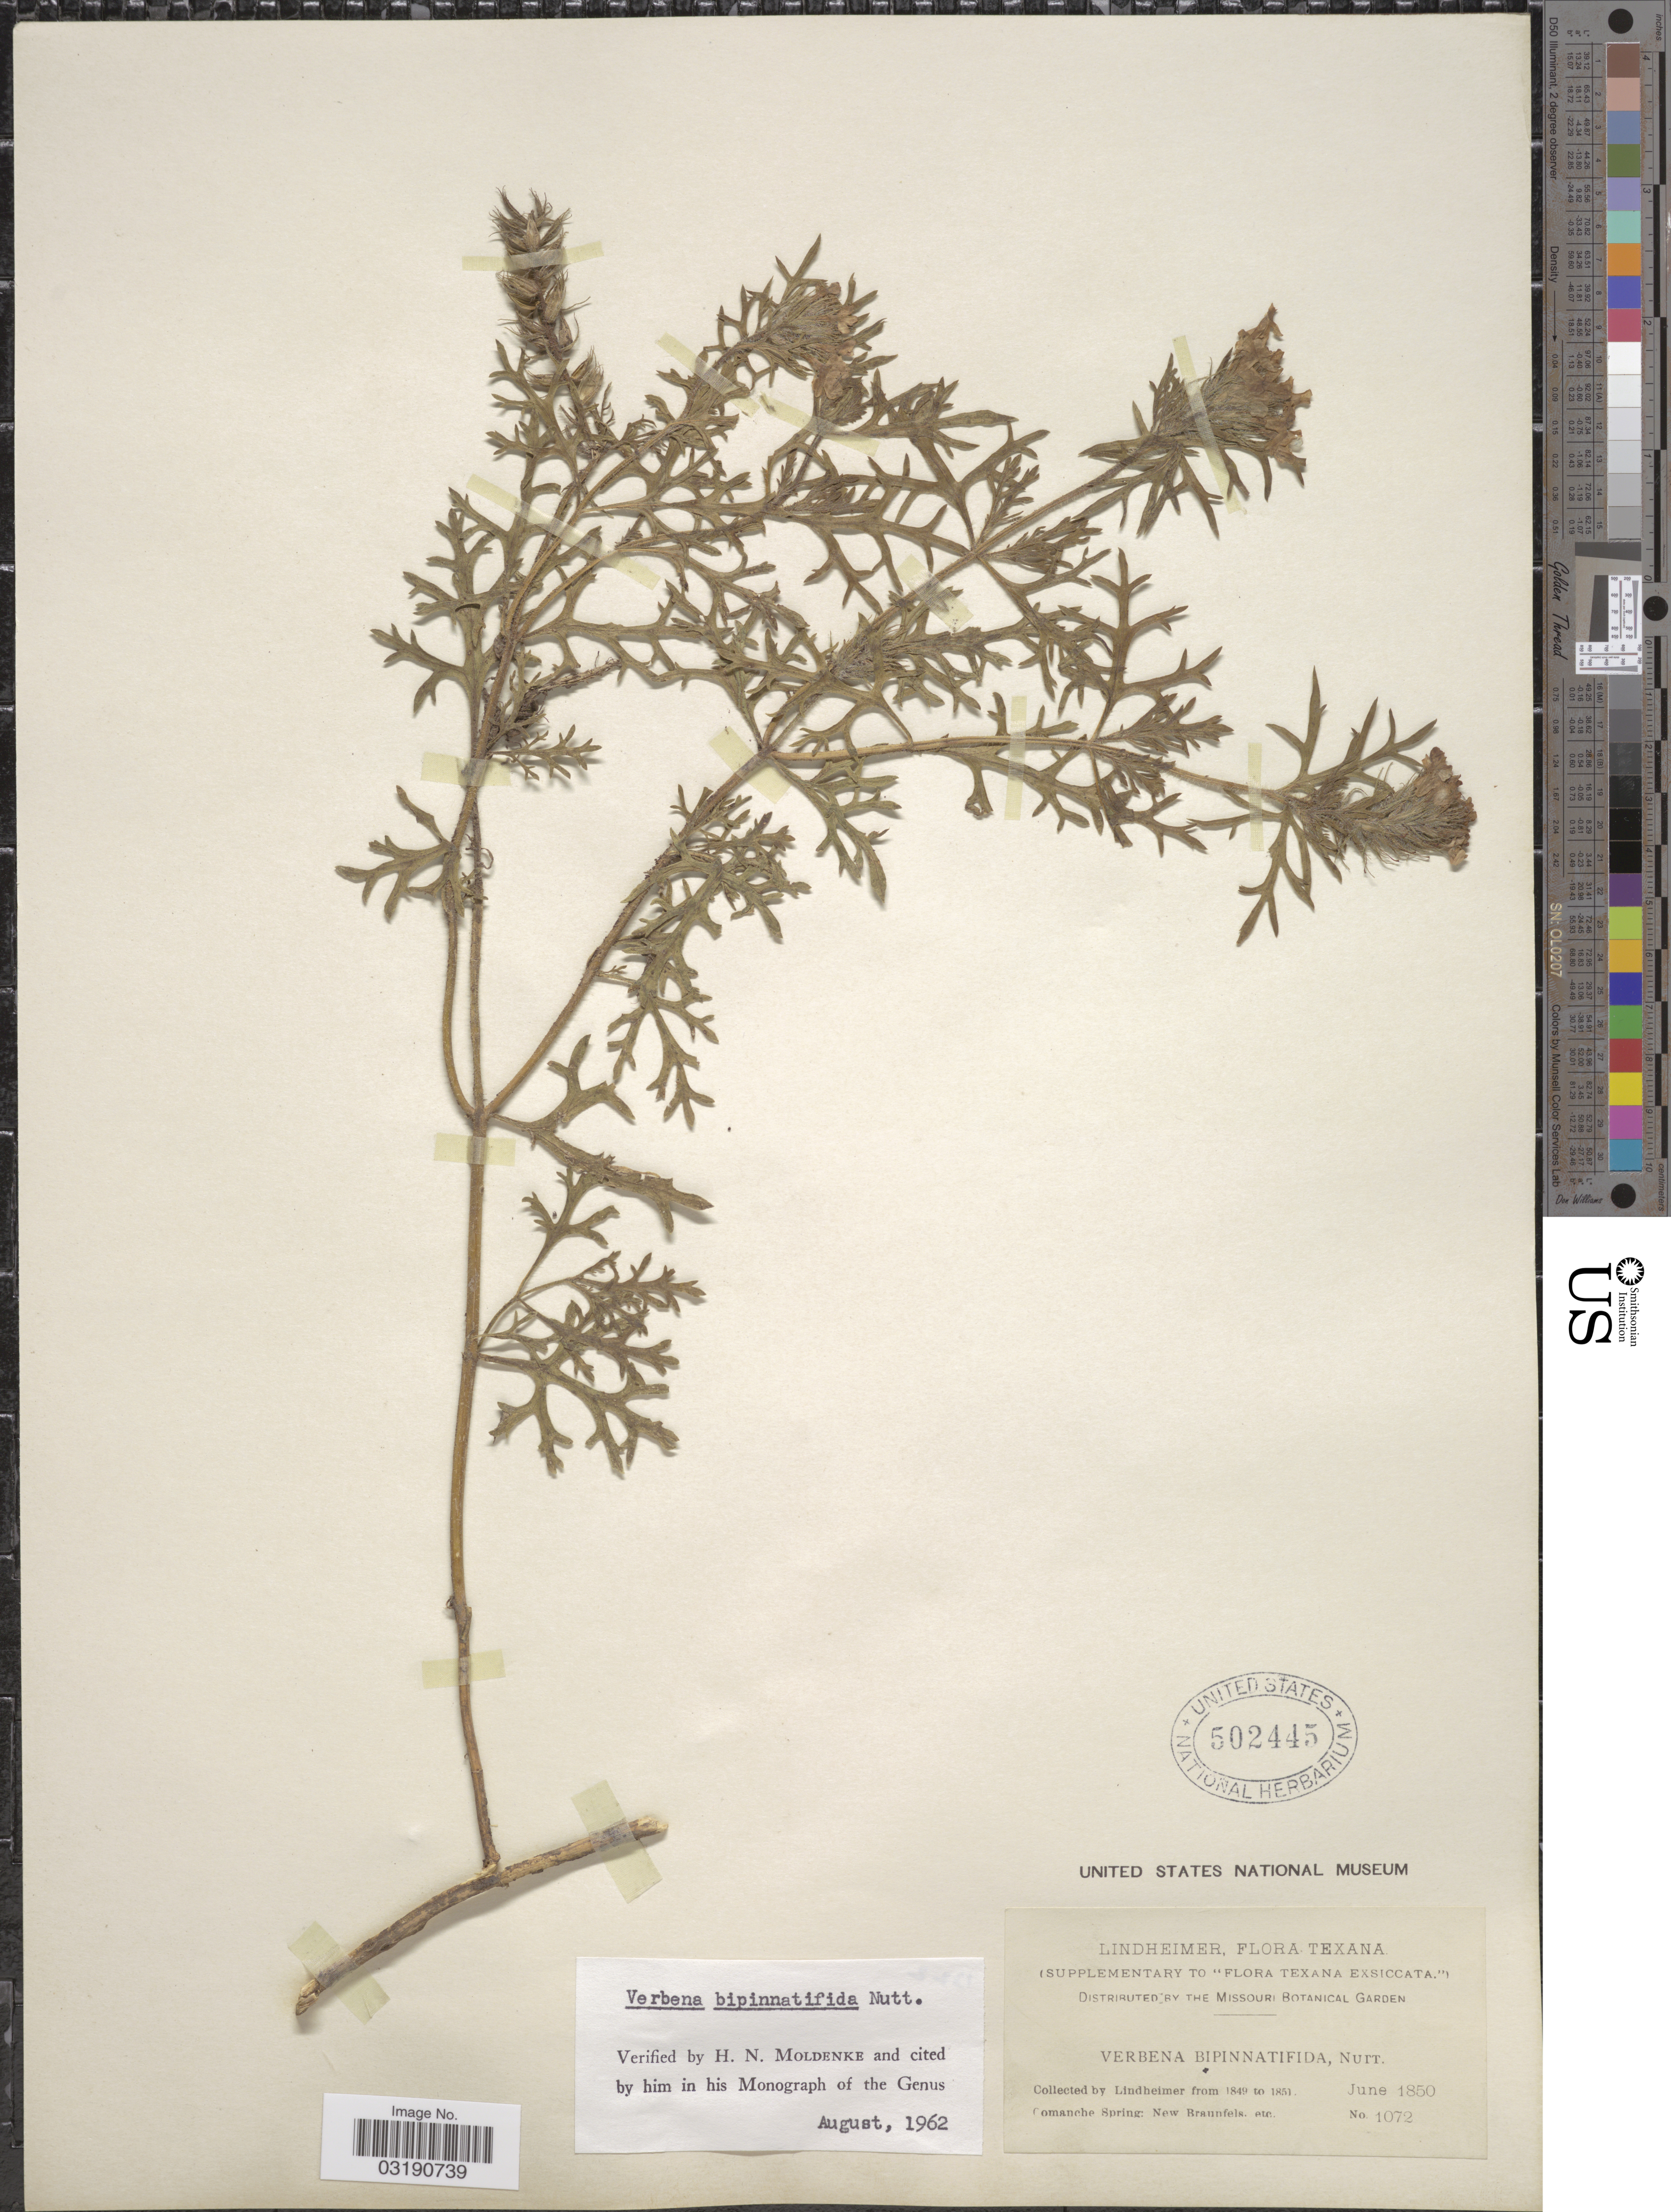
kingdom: Plantae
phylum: Tracheophyta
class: Magnoliopsida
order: Lamiales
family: Verbenaceae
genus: Verbena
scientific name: Verbena bipinnatifida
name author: (Schauer) Nutt.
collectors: -. Lindheimer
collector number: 1072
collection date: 1850-06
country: United States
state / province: Texas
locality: Comanche Spring: New Braunfels. etc.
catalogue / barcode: US 502445